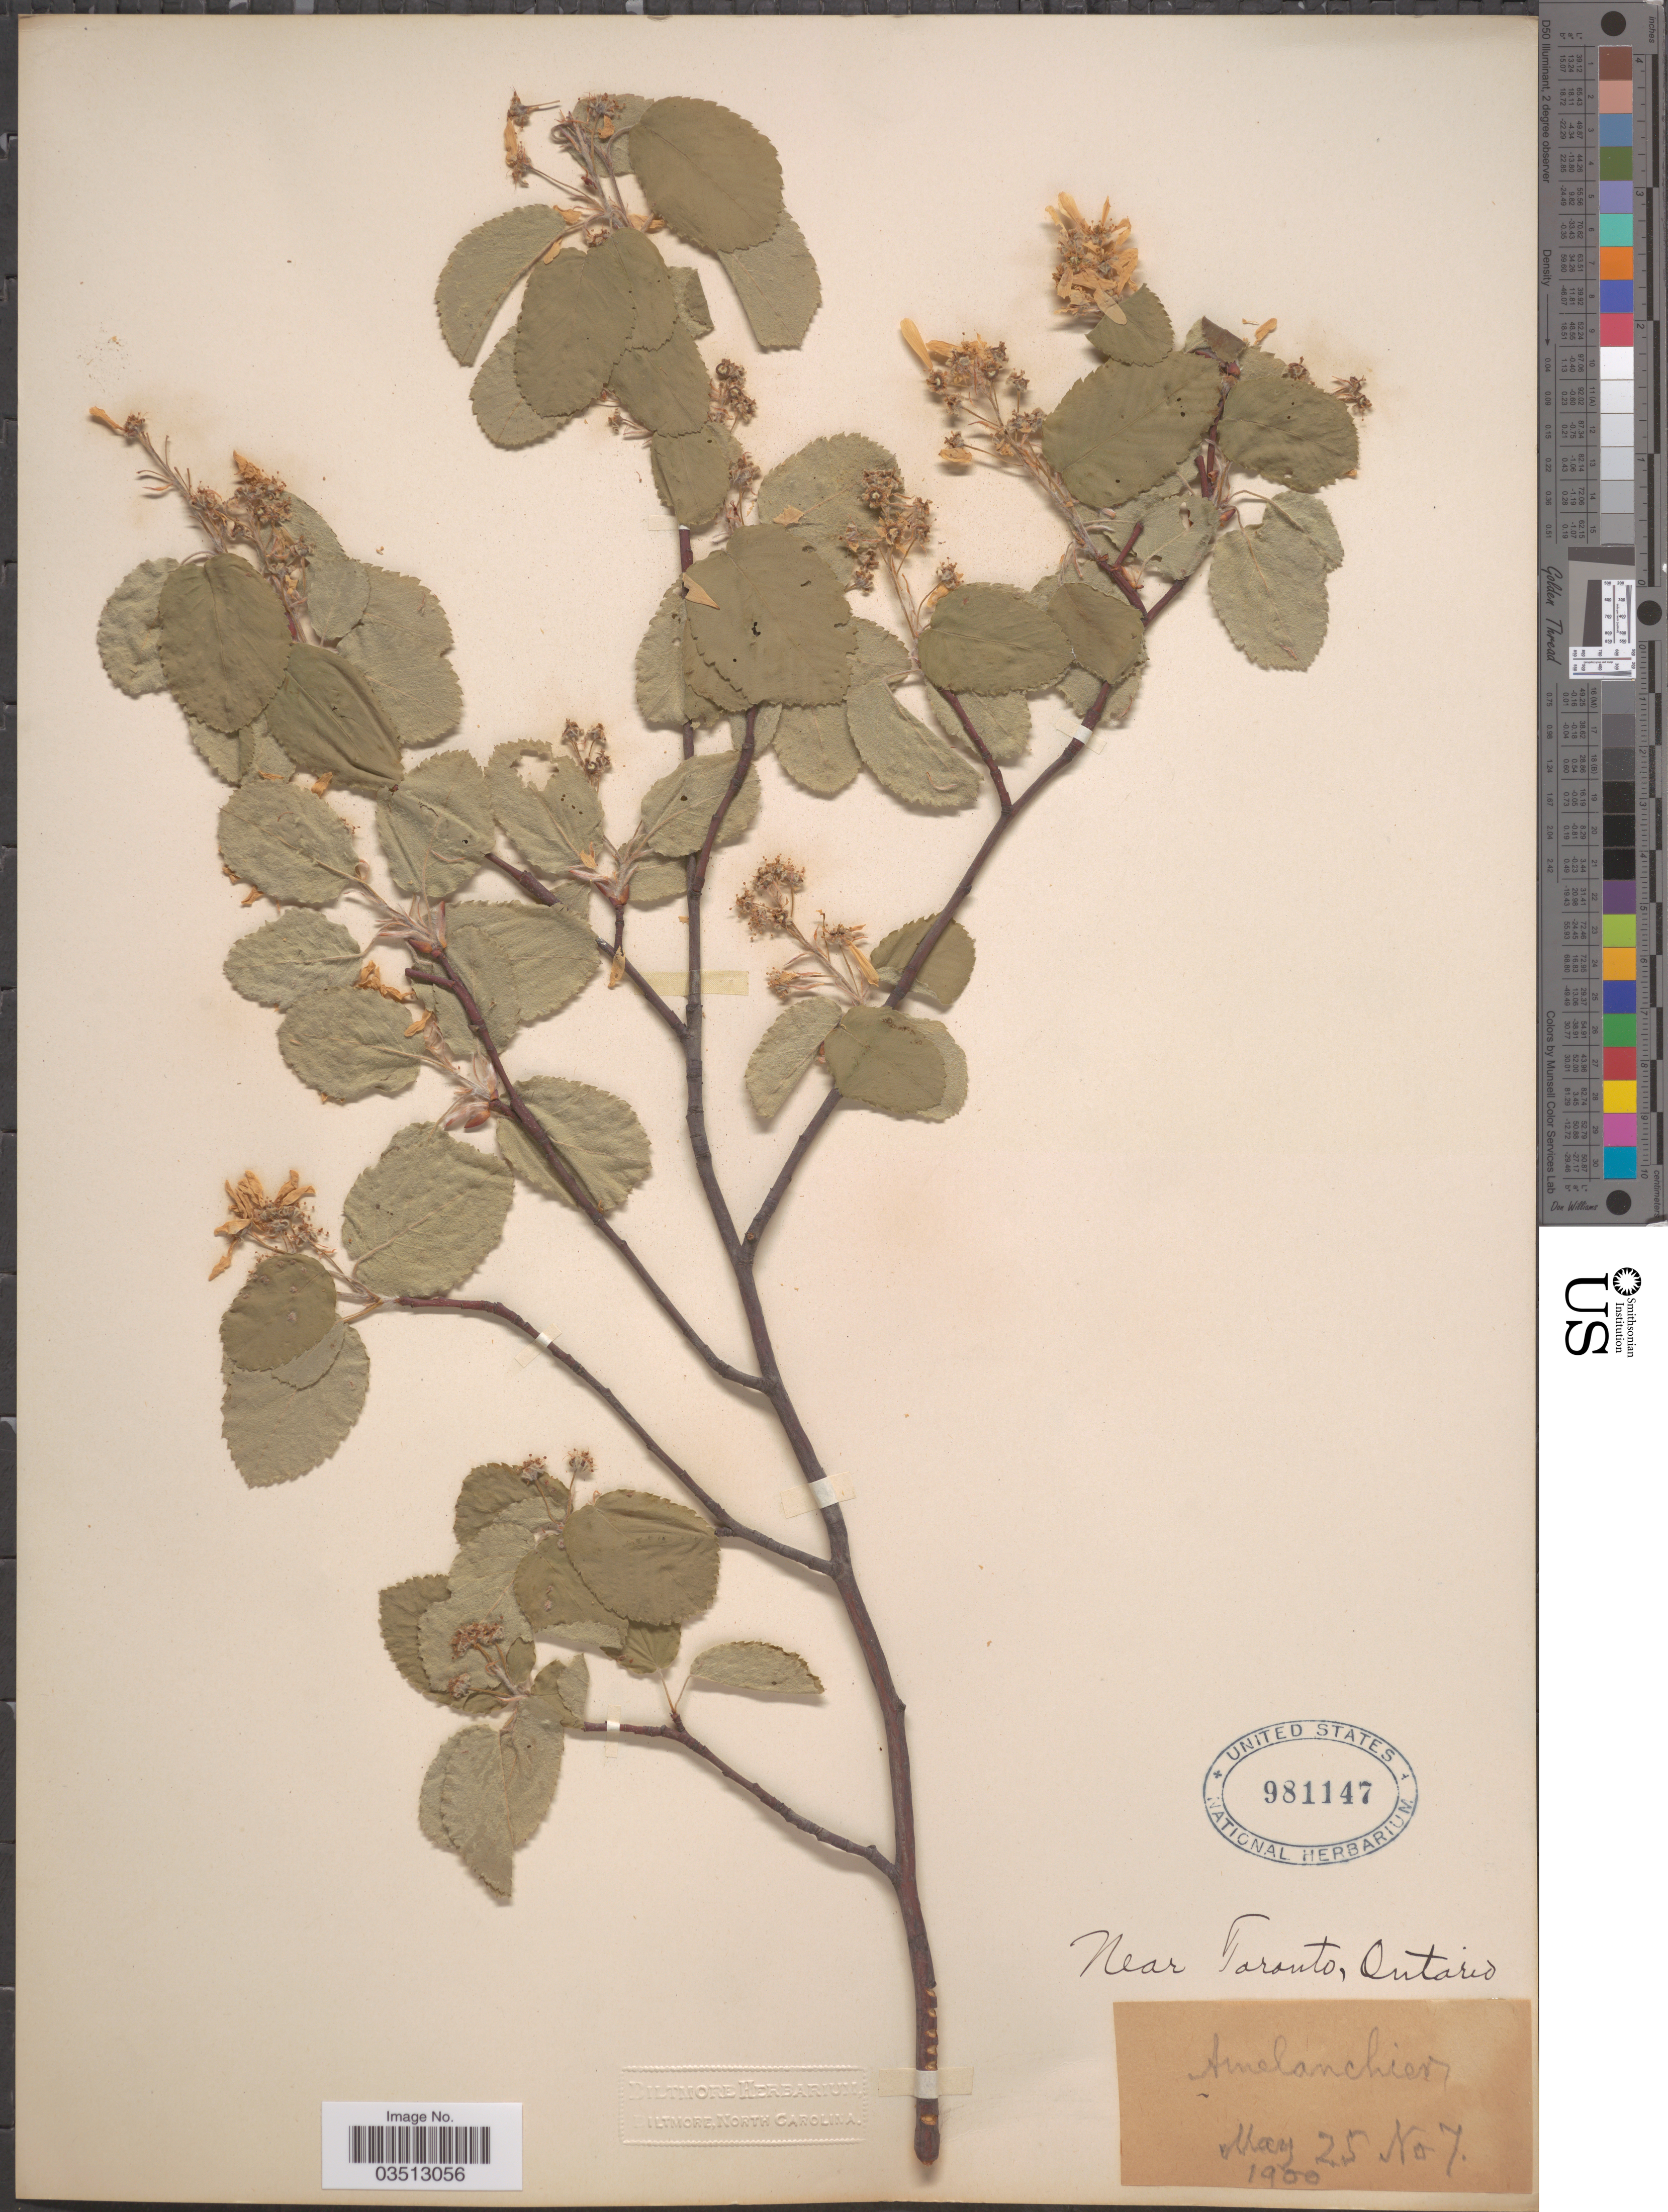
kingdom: Plantae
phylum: Tracheophyta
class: Magnoliopsida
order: Rosales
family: Rosaceae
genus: Amelanchier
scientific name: Amelanchier sp.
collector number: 7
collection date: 1900-05-25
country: Canada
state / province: Ontario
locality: Near Toronto.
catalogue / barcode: US 981147